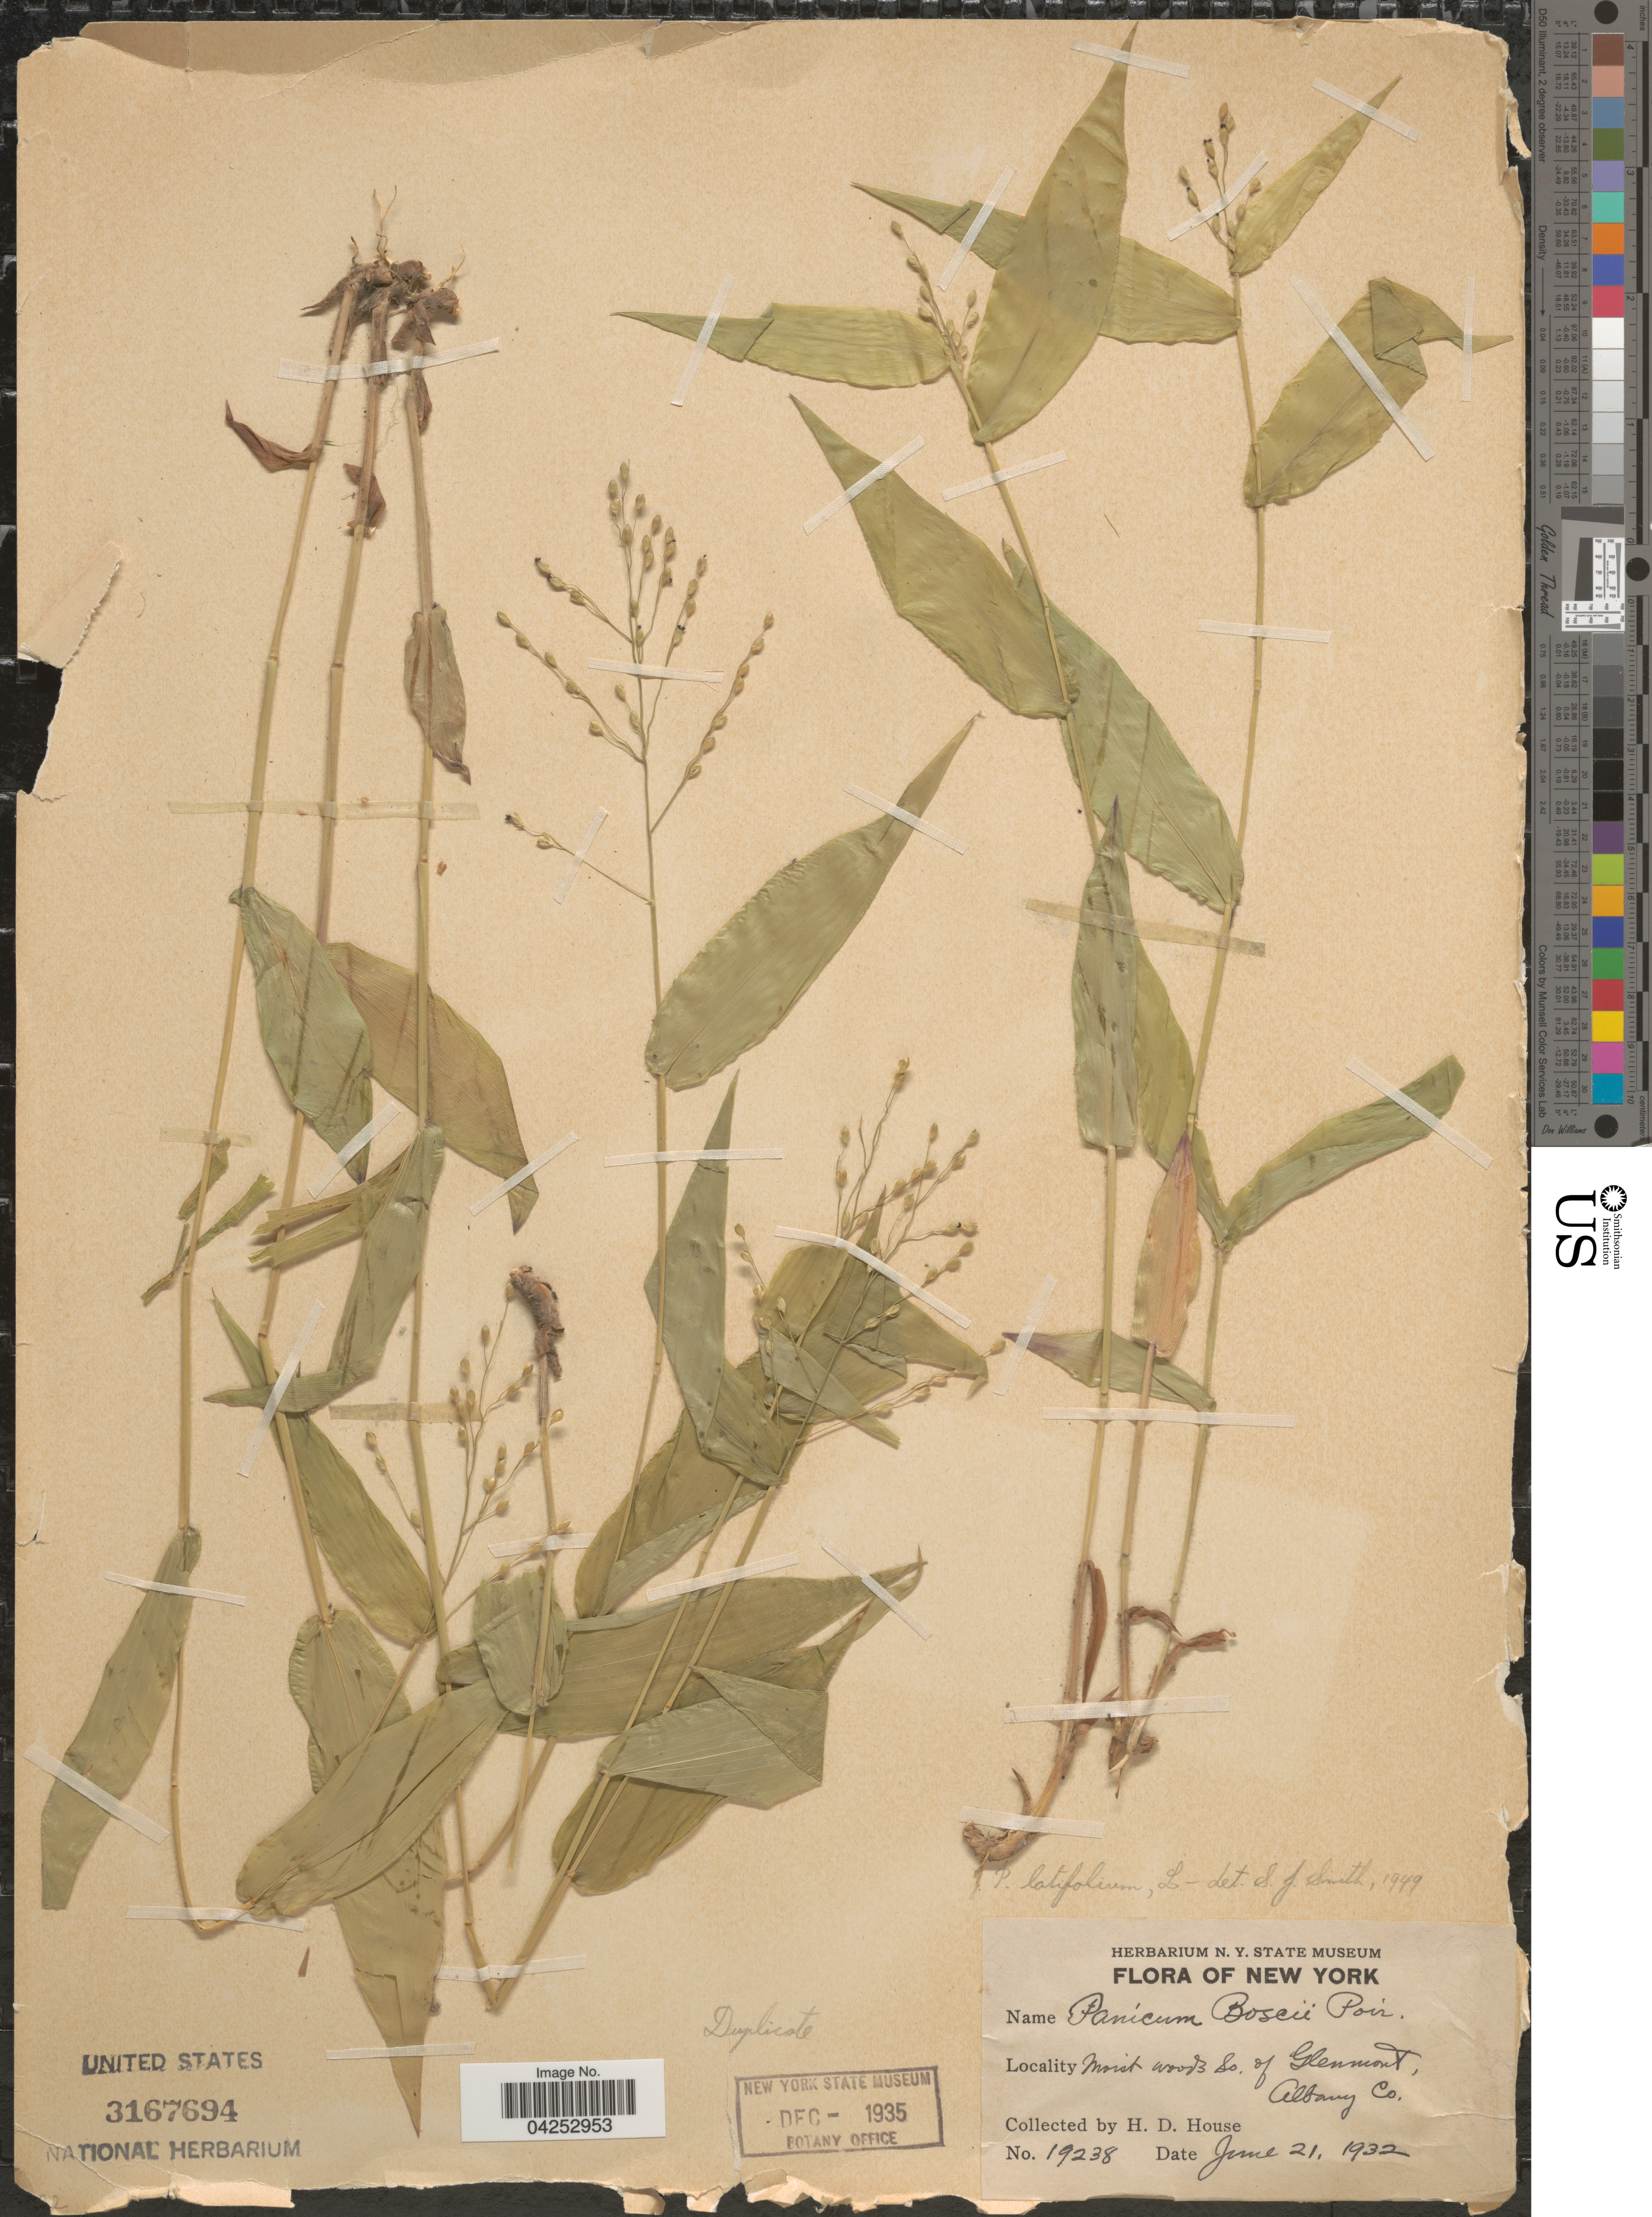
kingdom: Plantae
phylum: Tracheophyta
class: Liliopsida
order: Poales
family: Poaceae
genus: Dichanthelium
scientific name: Dichanthelium boscii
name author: (Poir.) Gould & C.A. Clark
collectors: H. D. House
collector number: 19238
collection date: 1932-06-21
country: United States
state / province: New York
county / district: Albany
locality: Moist woods So. of Glenmont, Albany Co.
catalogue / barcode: US 3167694